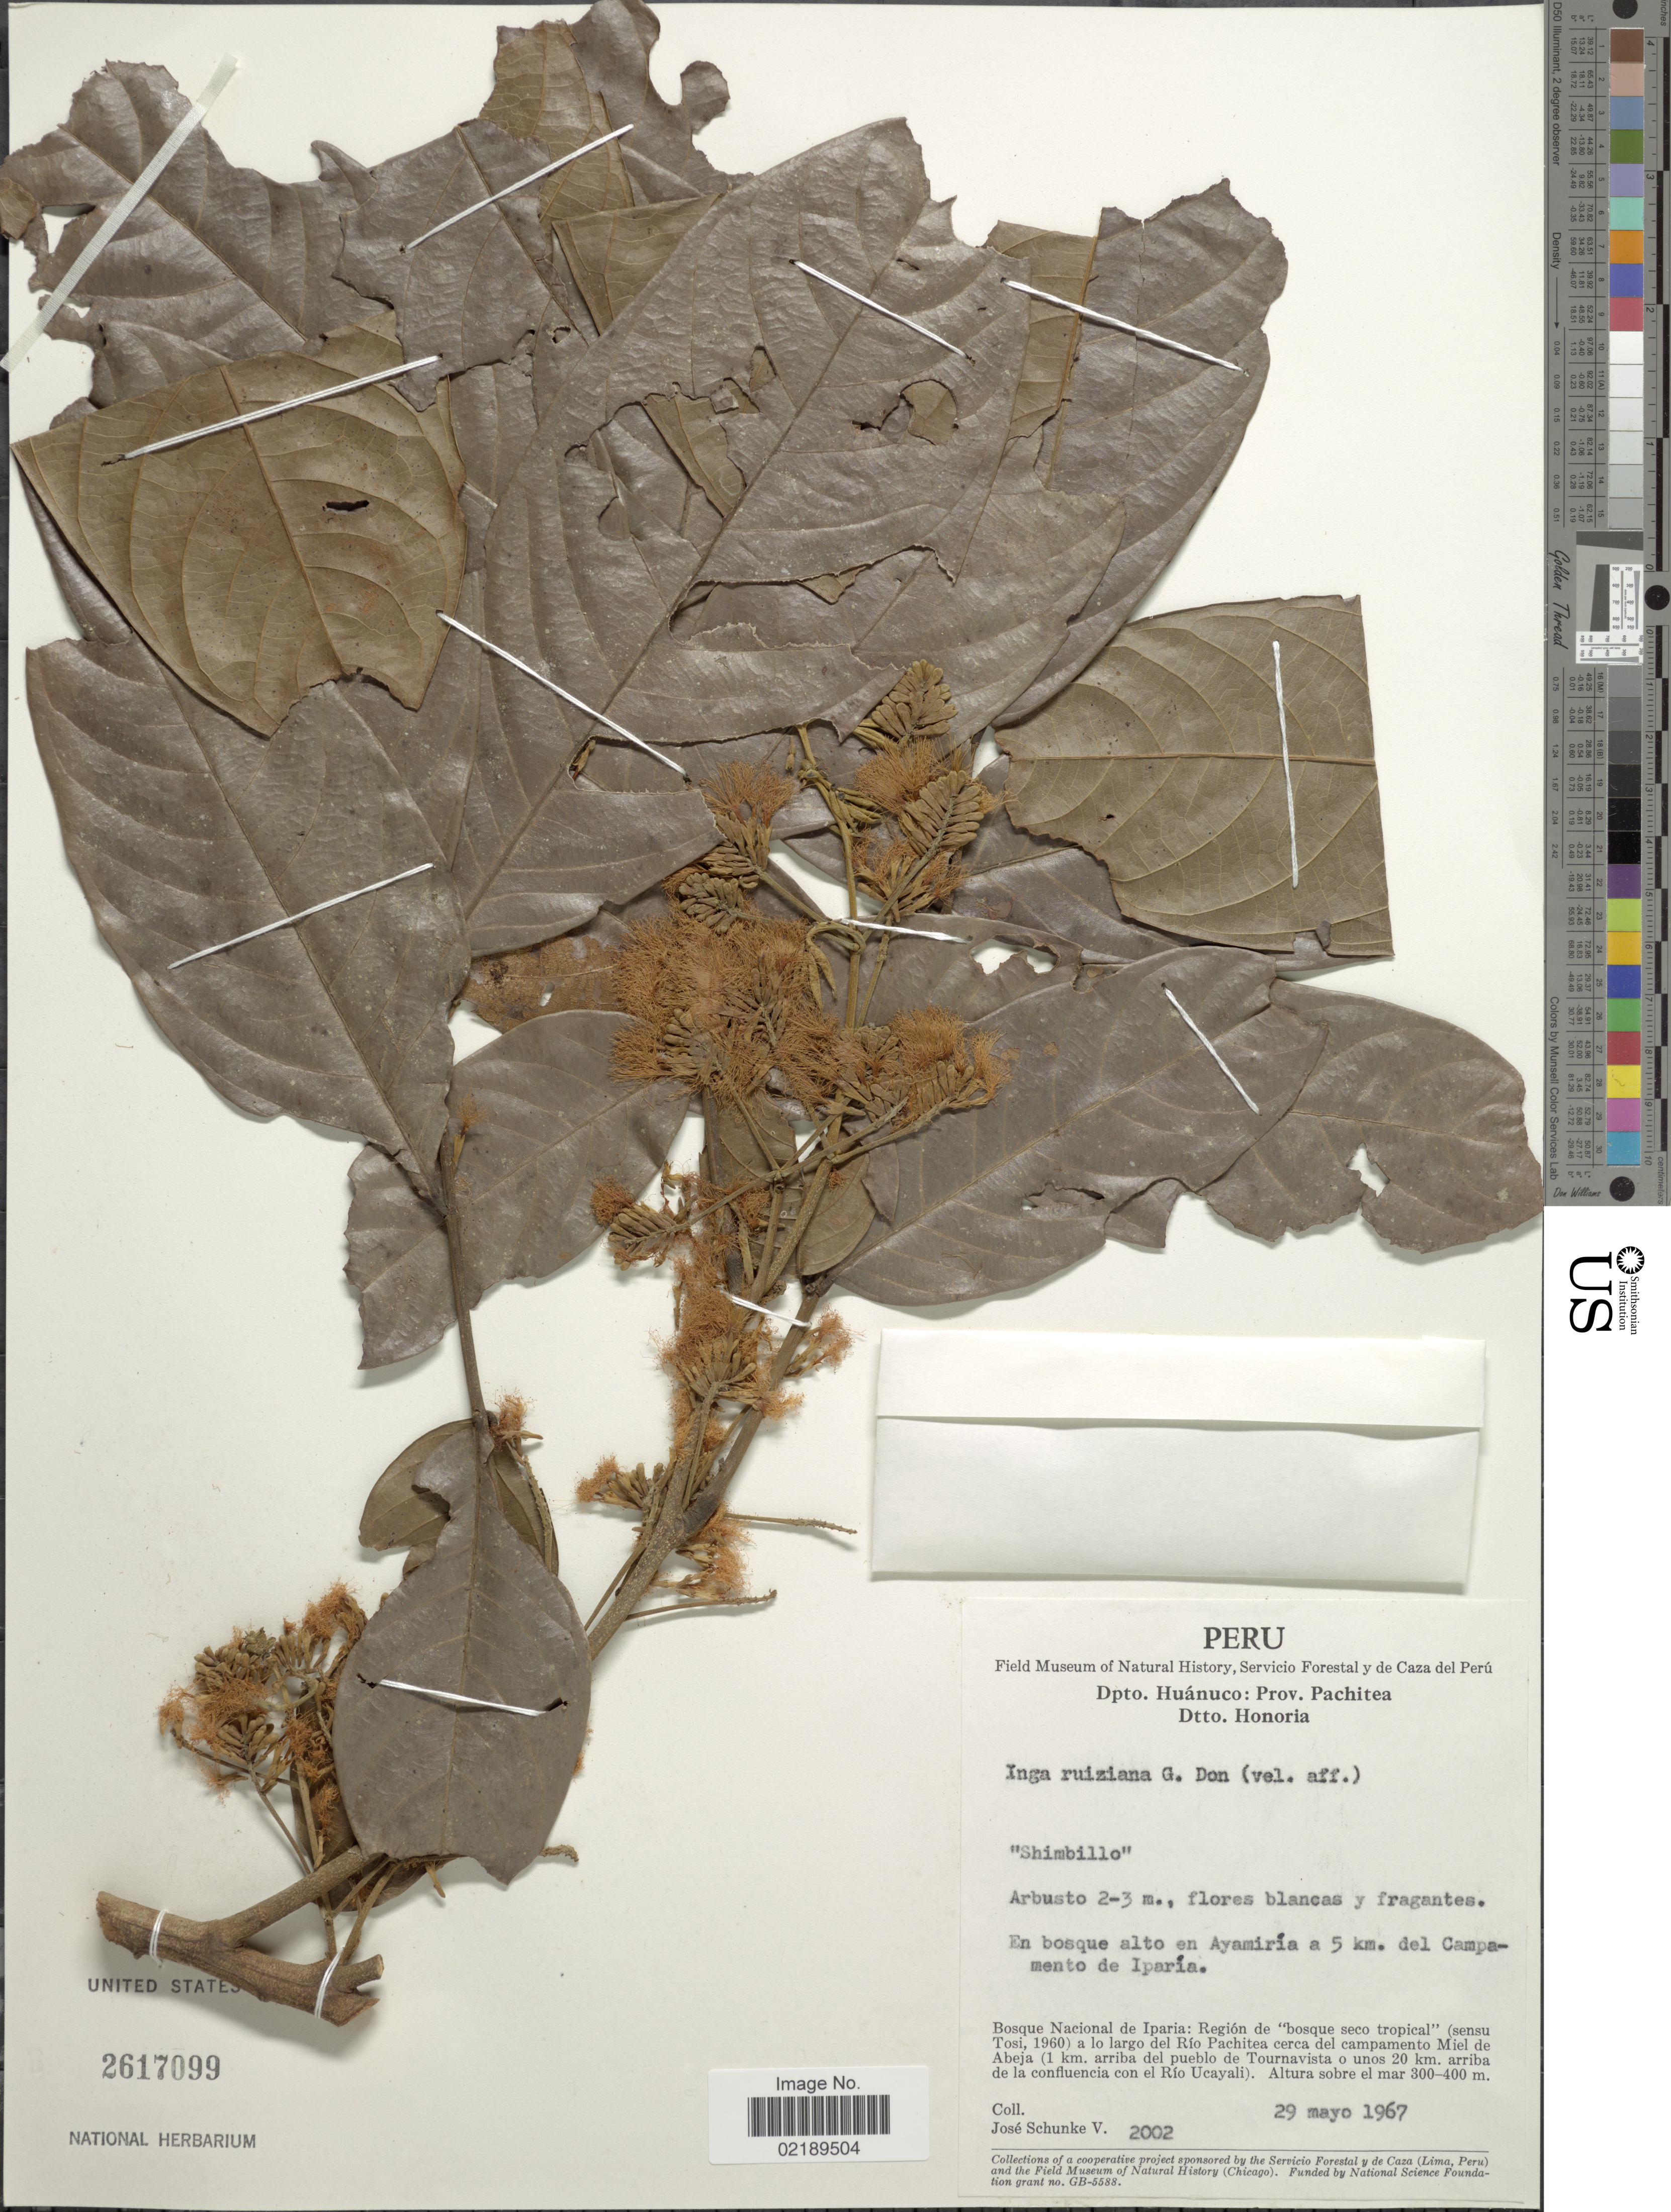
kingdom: Plantae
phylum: Tracheophyta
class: Magnoliopsida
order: Fabales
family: Fabaceae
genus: Inga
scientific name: Inga ruiziana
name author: G. Don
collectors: J. Schunke Vigo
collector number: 2002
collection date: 1967-05-29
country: Peru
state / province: Huánuco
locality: Prov. Pachitea, Dtto. Honoria, en bosque alto en Ayamiria a 5 km. del Campamento, Bosque Nacional de Iparia: Region de "bosque seco tropical" (sensu Tosi, 1960) a lo largo del Rio Pachitea cerca del camamento Miel de Abeja 91 km. arriba del pueblo de Tournavista o unos 20 km. arriba de la confluencia con el Rio Ucayali).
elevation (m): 300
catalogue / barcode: US 2617099